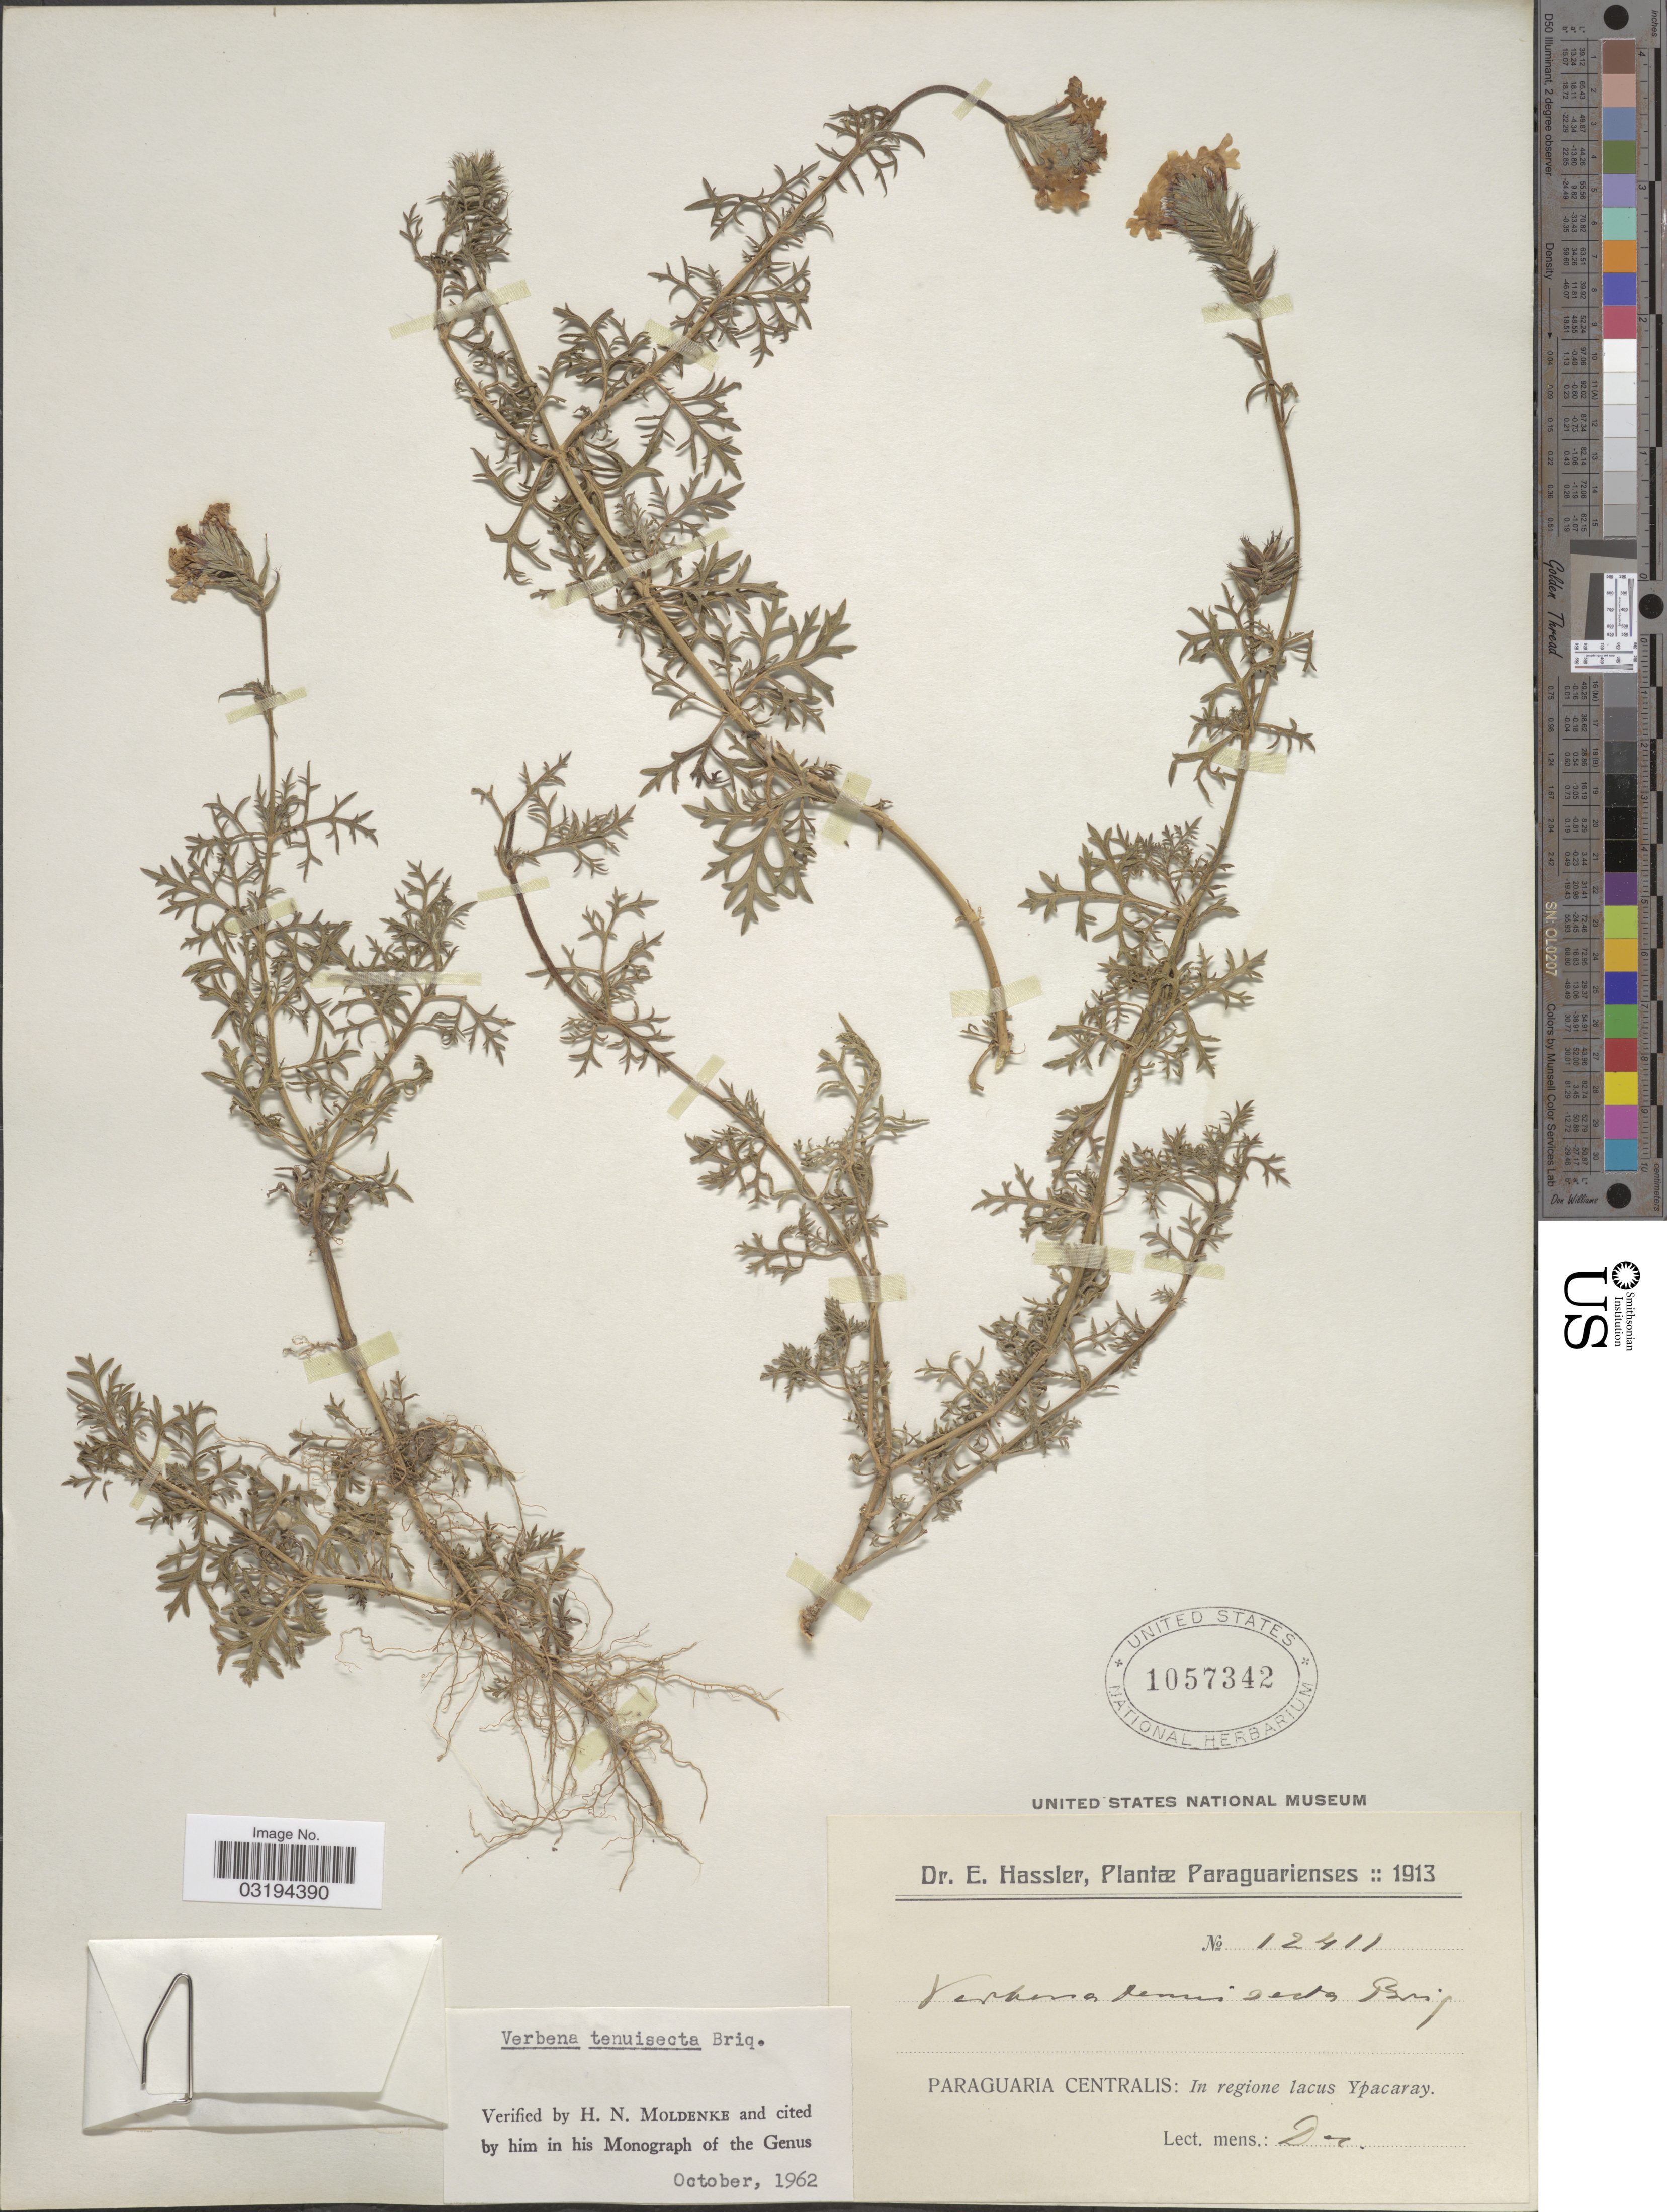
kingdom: Plantae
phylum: Tracheophyta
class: Magnoliopsida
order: Lamiales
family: Verbenaceae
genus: Verbena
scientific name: Verbena tenuisecta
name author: Briq.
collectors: E. Hassler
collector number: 12411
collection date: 1913-12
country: Paraguay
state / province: Paraguari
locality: Paraguaria Centralis: In regione lacus Ypacaray.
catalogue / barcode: US 1057342